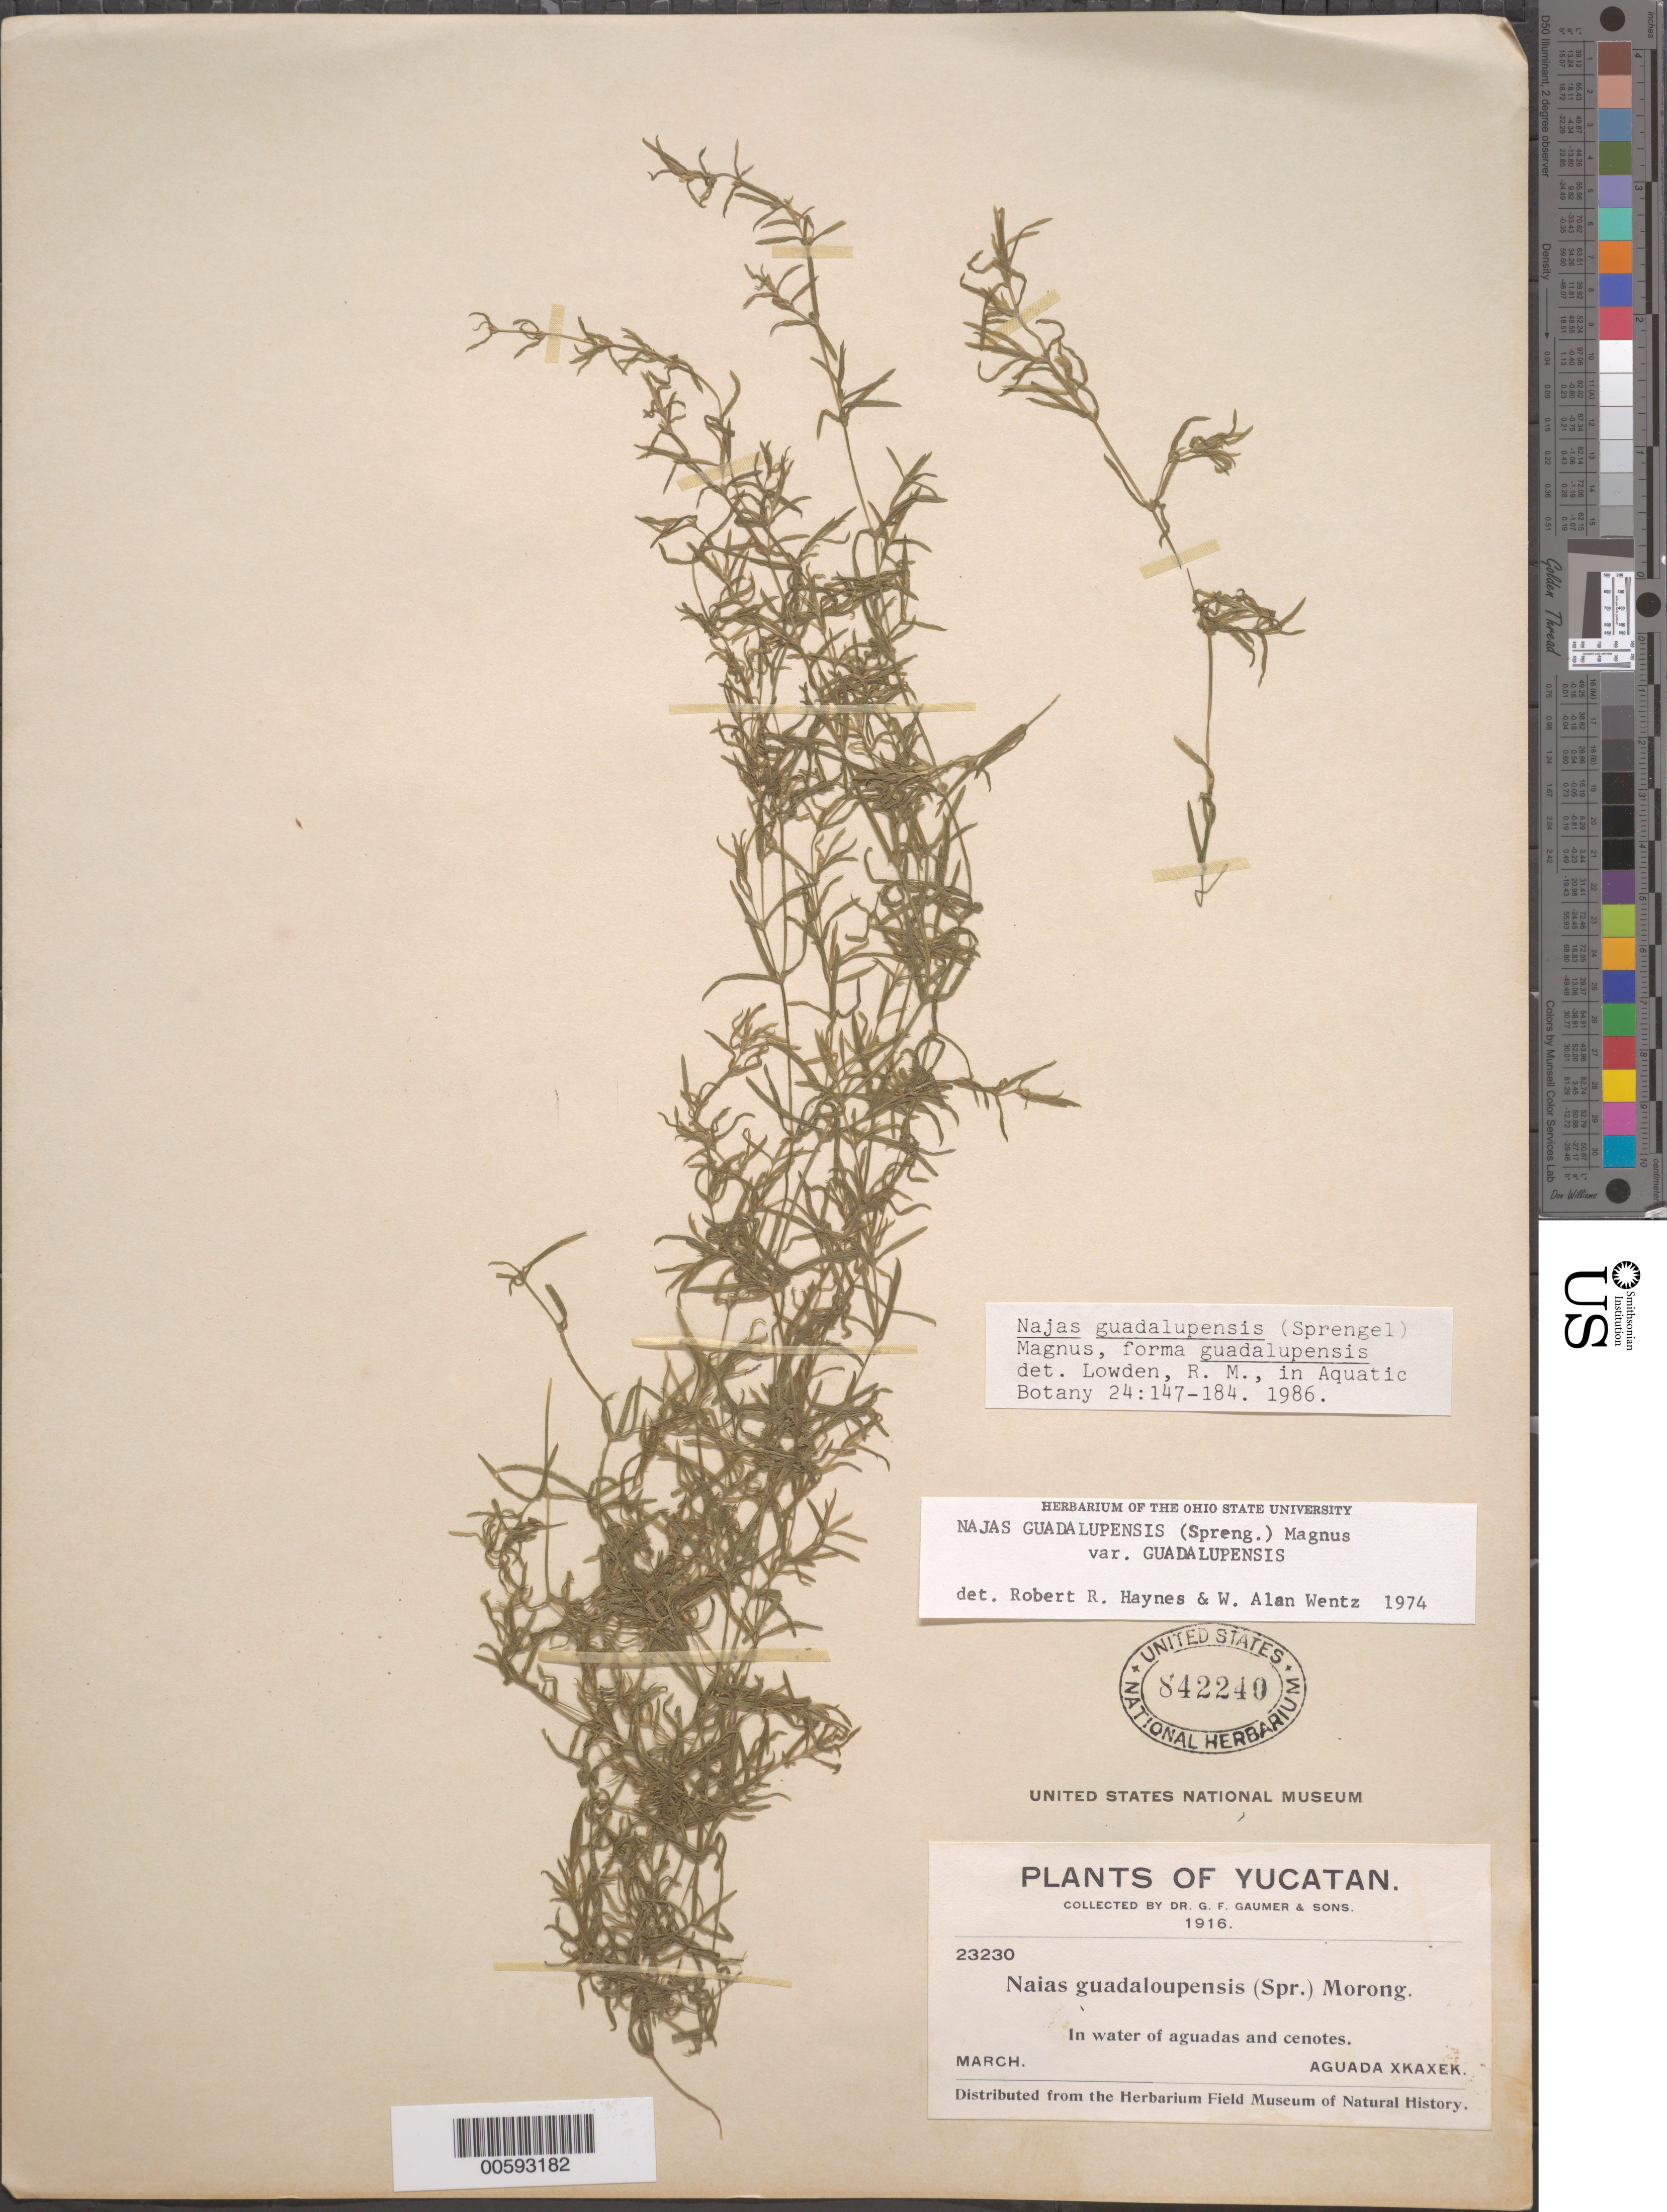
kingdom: Plantae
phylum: Tracheophyta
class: Liliopsida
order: Alismatales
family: Hydrocharitaceae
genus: Najas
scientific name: Najas guadalupensis var. guadalupensis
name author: (Spreng.) Magnus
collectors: G. F. Gaumer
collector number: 23230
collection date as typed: Mar 1916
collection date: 1916-03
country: Mexico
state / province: Yucatán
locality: Aguadaxkaxek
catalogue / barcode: US 842240